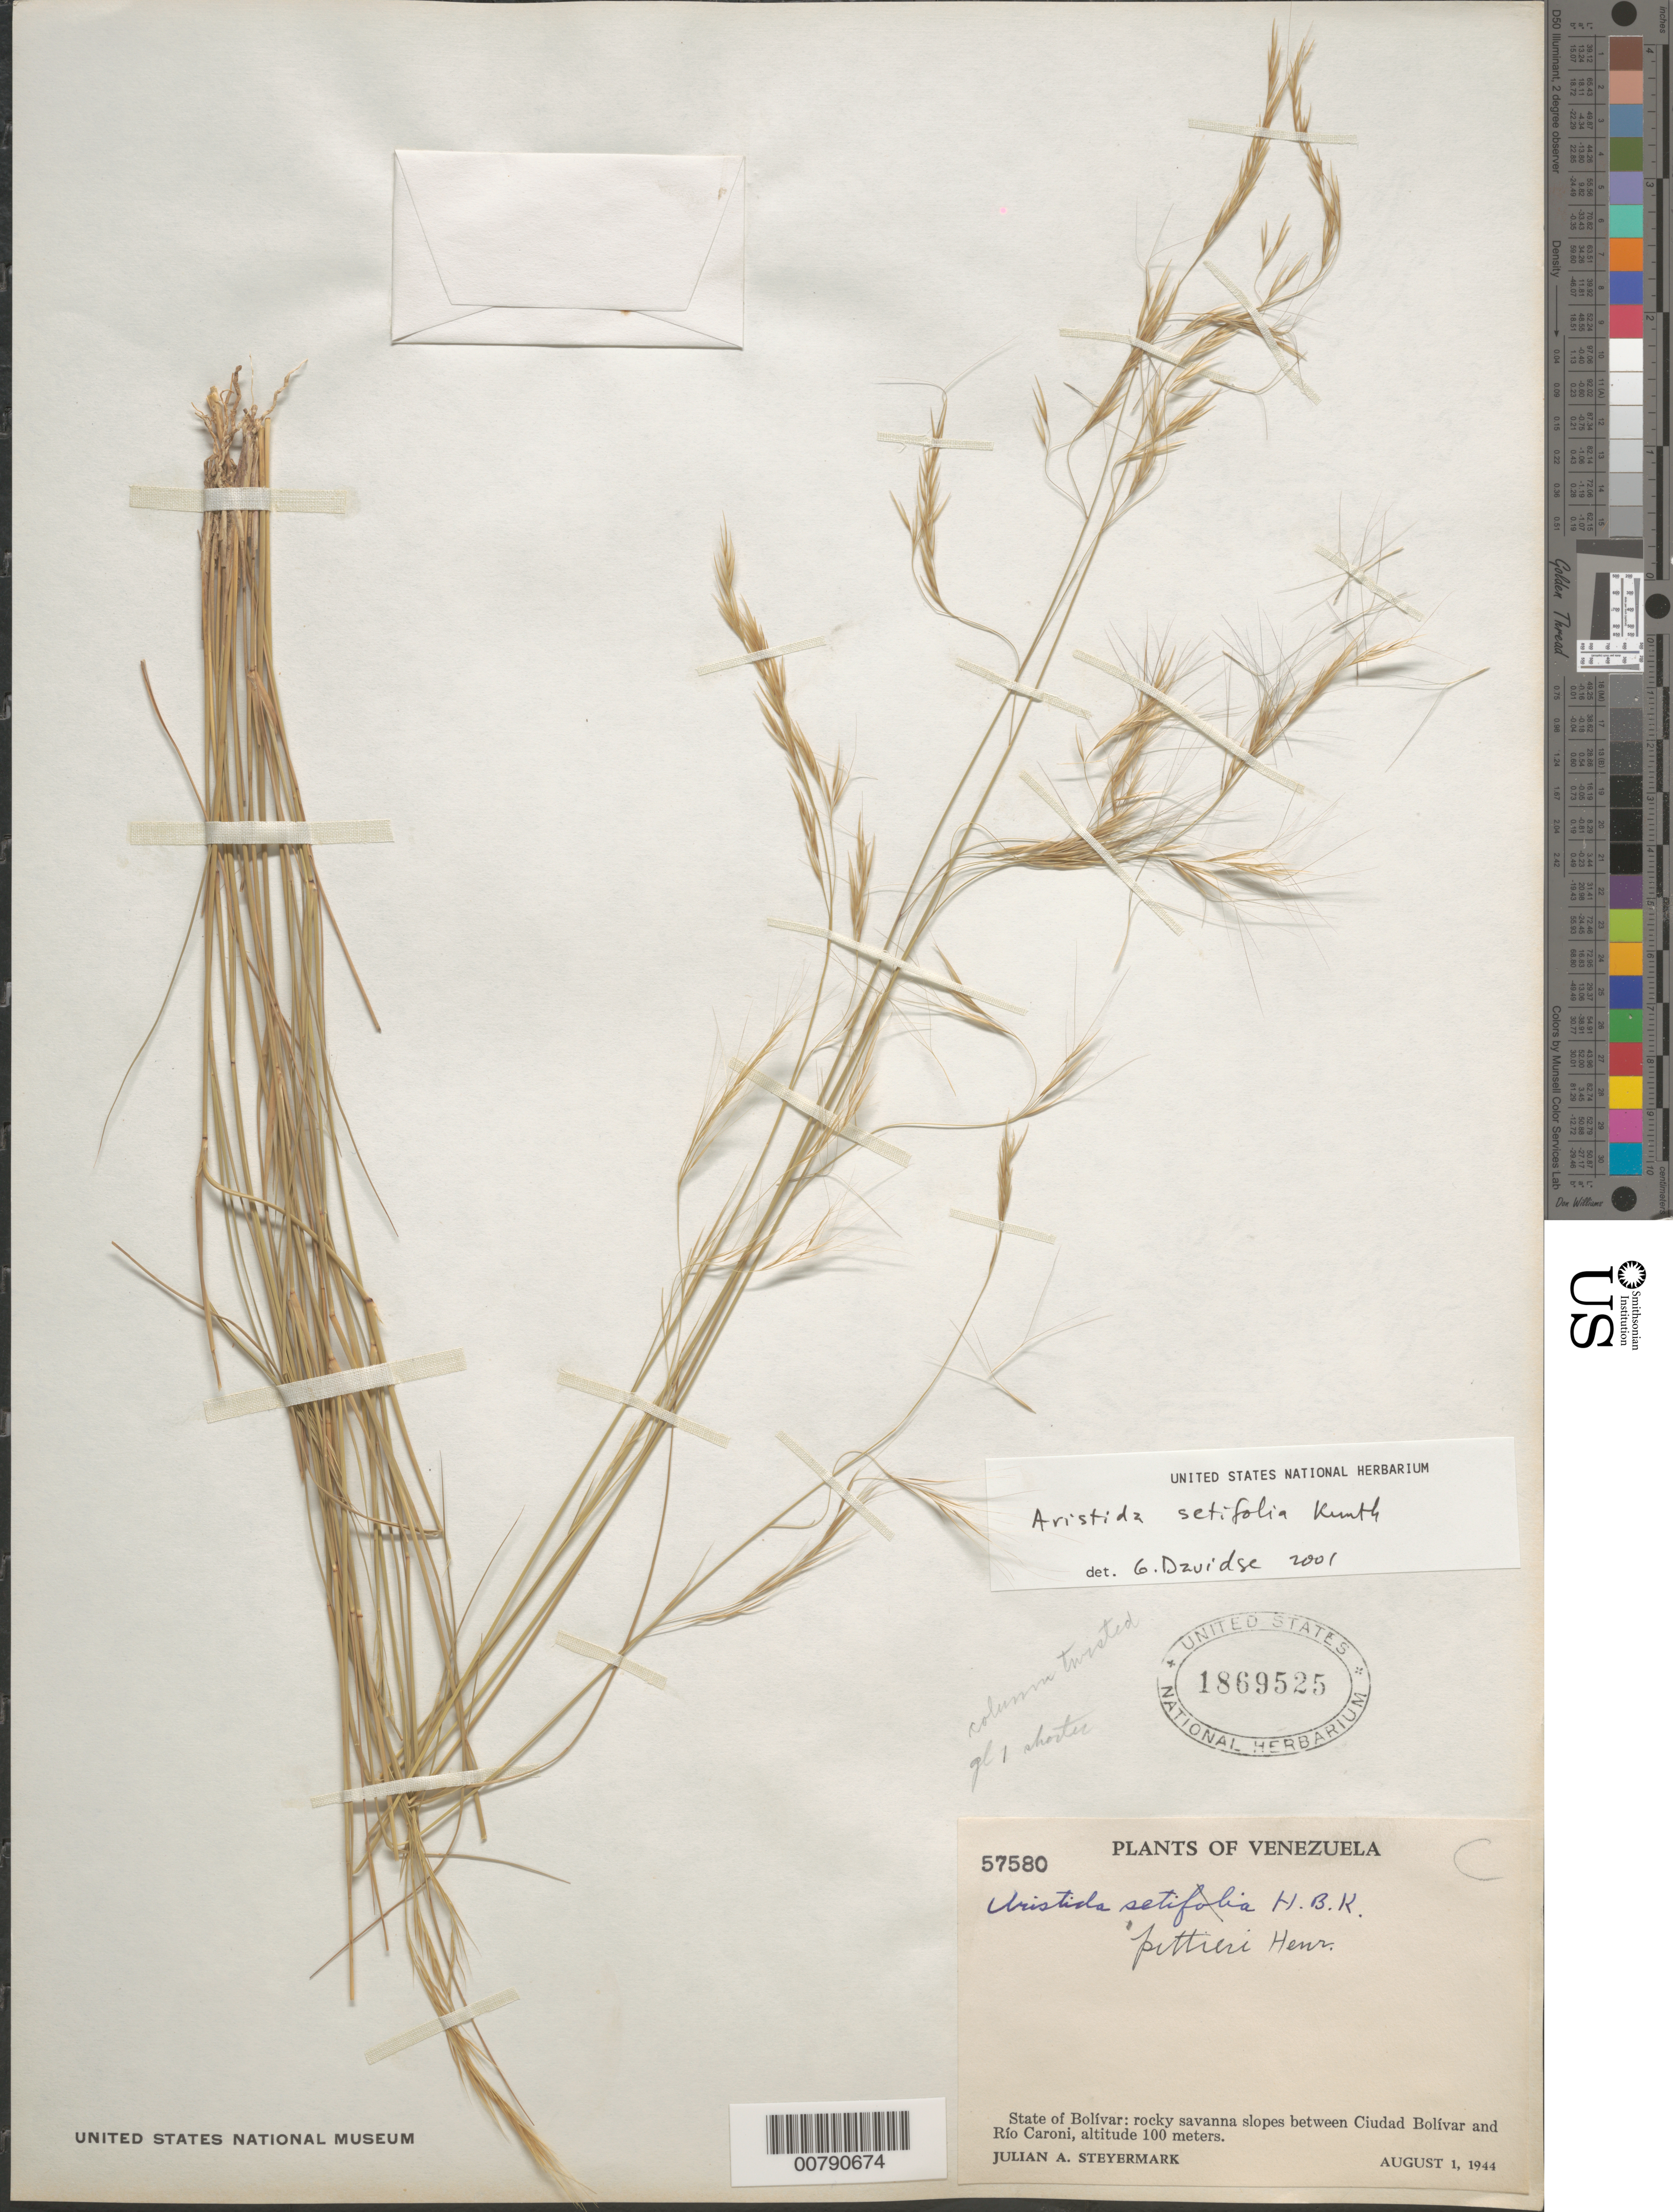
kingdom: Plantae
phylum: Tracheophyta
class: Liliopsida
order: Poales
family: Poaceae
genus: Aristida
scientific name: Aristida setifolia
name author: Kunth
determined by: Davidse, Gerrit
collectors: J. Steyermark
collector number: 57580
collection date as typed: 1-Aug-44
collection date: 1944-08-01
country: Venezuela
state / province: Bolívar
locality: Ciudad Bolívar to Río Caroní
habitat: Rocky savanna slopes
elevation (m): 100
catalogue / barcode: US 1869525